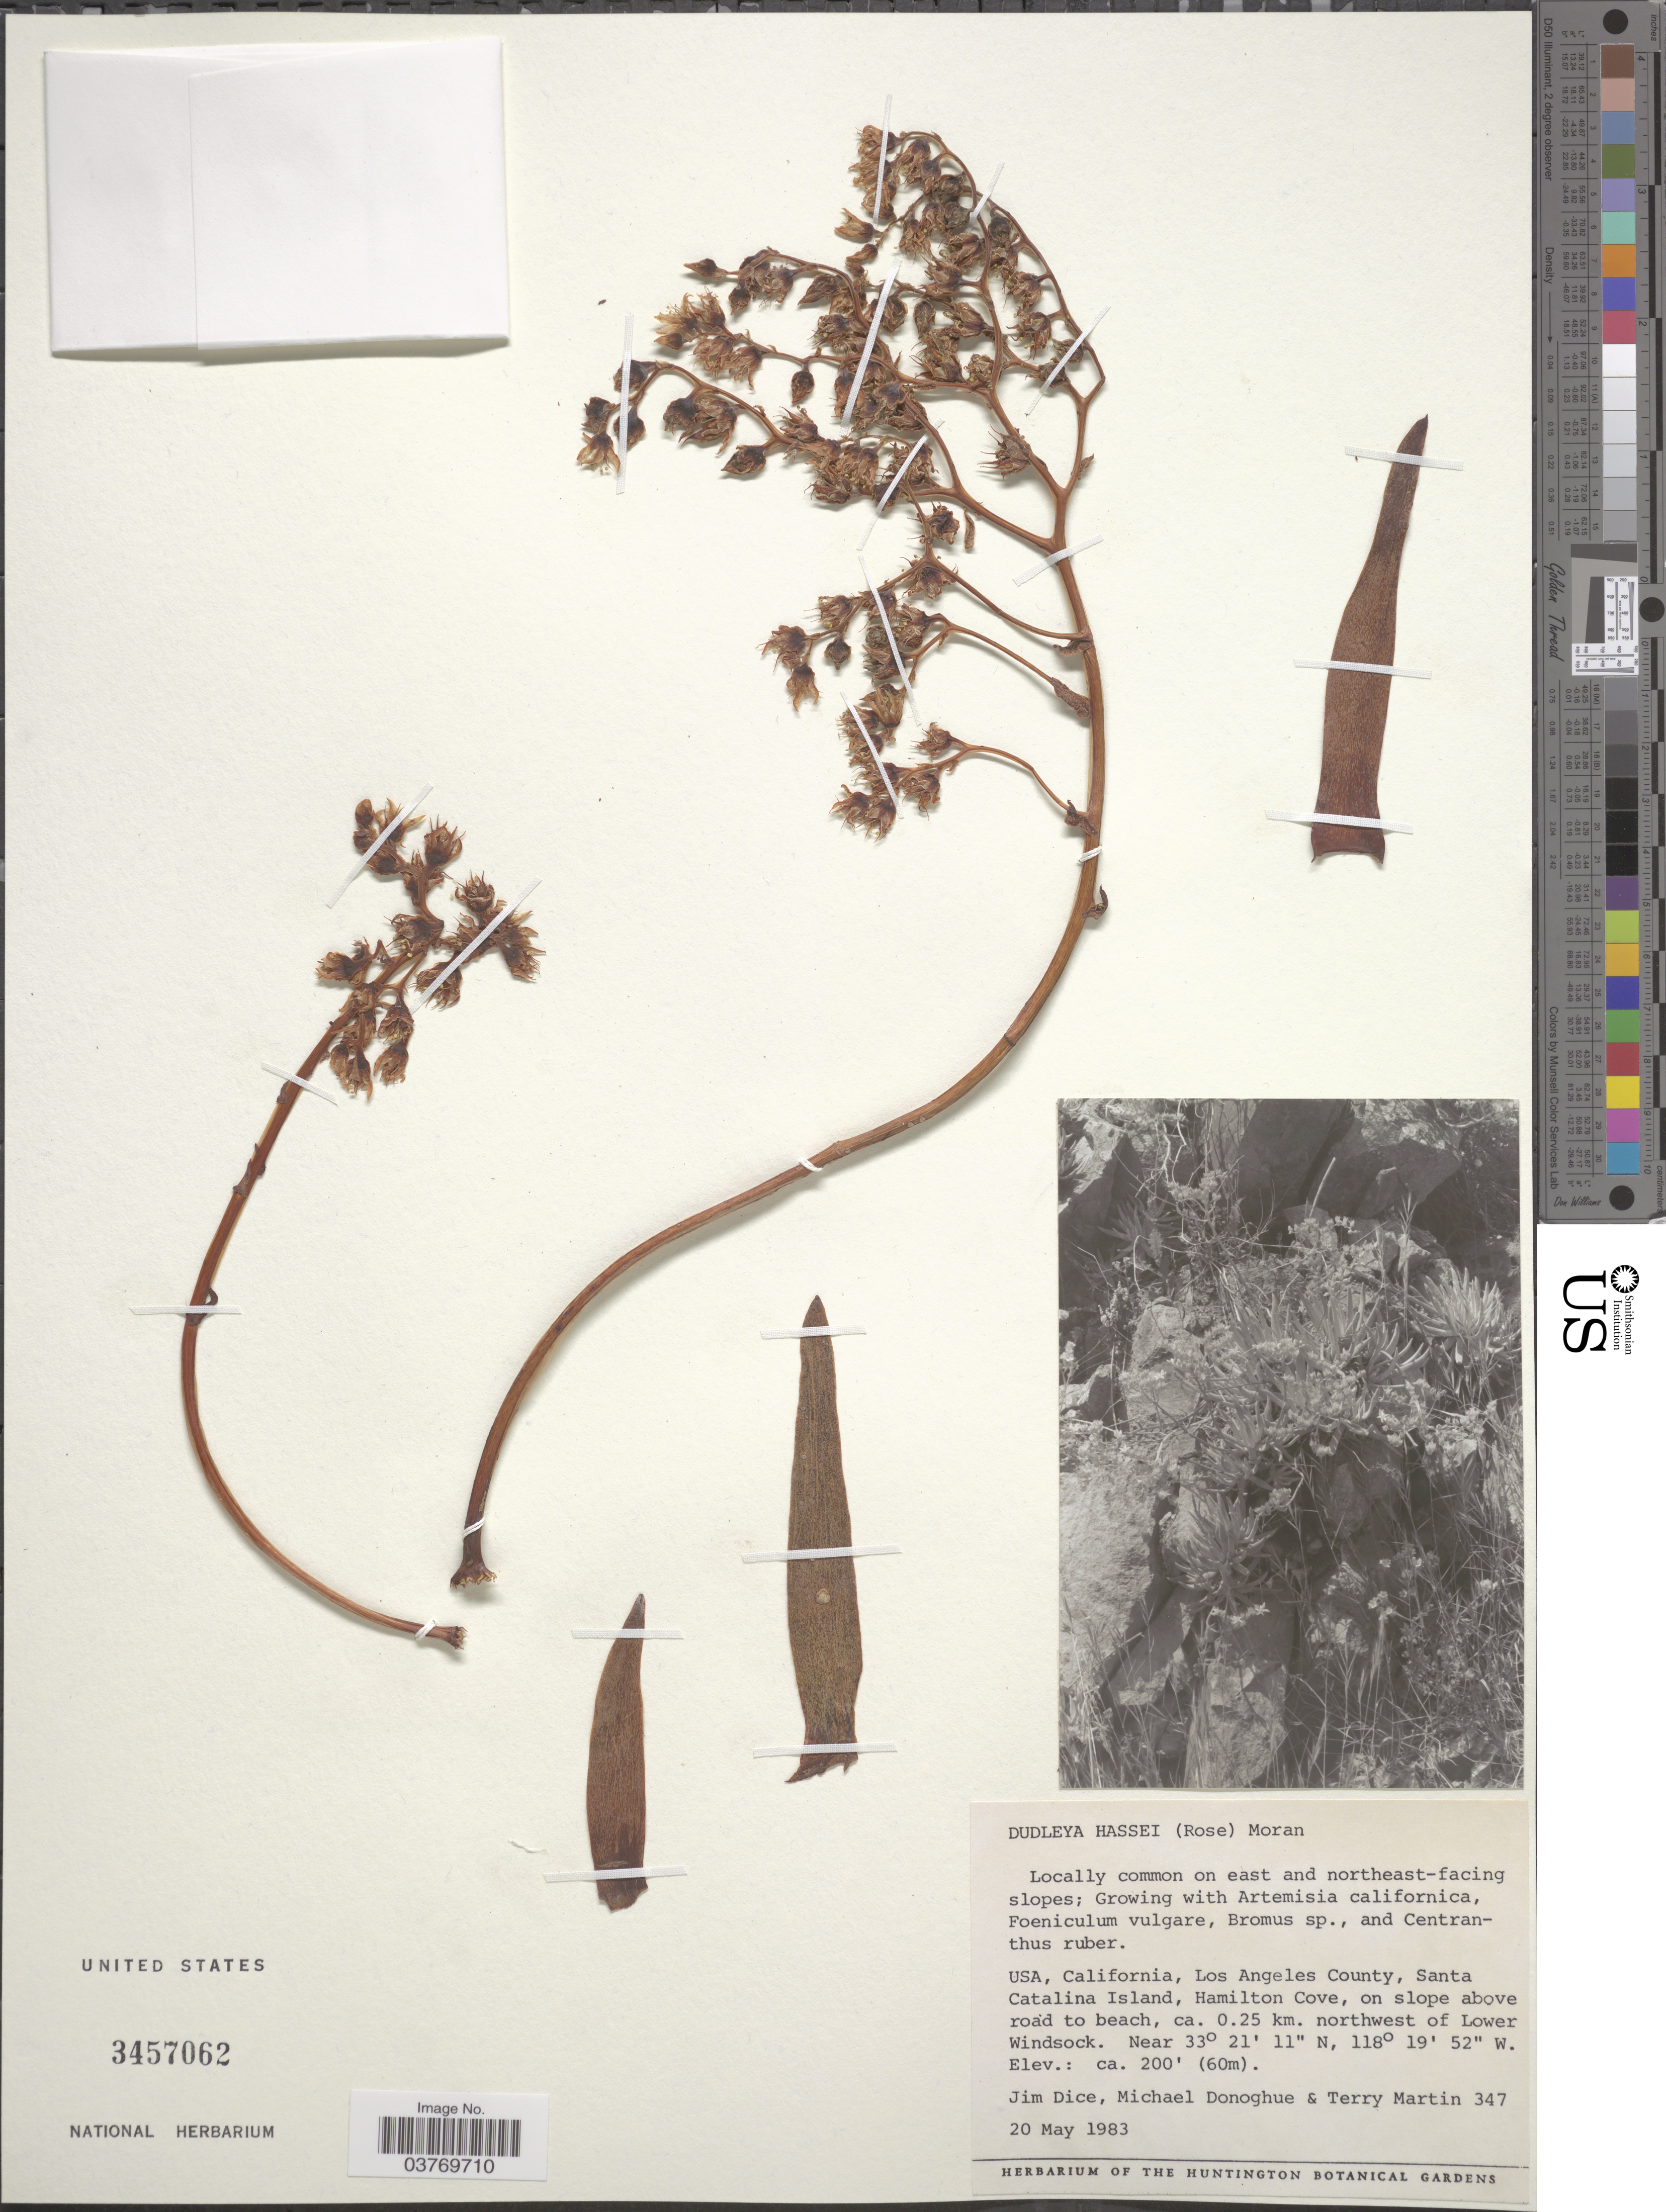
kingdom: Plantae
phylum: Tracheophyta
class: Magnoliopsida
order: Saxifragales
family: Crassulaceae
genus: Dudleya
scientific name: Dudleya hassei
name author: (Rose) Moran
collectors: J. Dice, M. Donoghue & T. Martin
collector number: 347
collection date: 1983-05-20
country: United States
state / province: California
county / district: Los Angeles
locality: Los Angeles County, Santa Catalina Island, Hamilton Cove, on slope above road to beach, ca. 0.25 km. northwest of Lower Windsock.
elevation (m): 61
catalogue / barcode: US 3457062